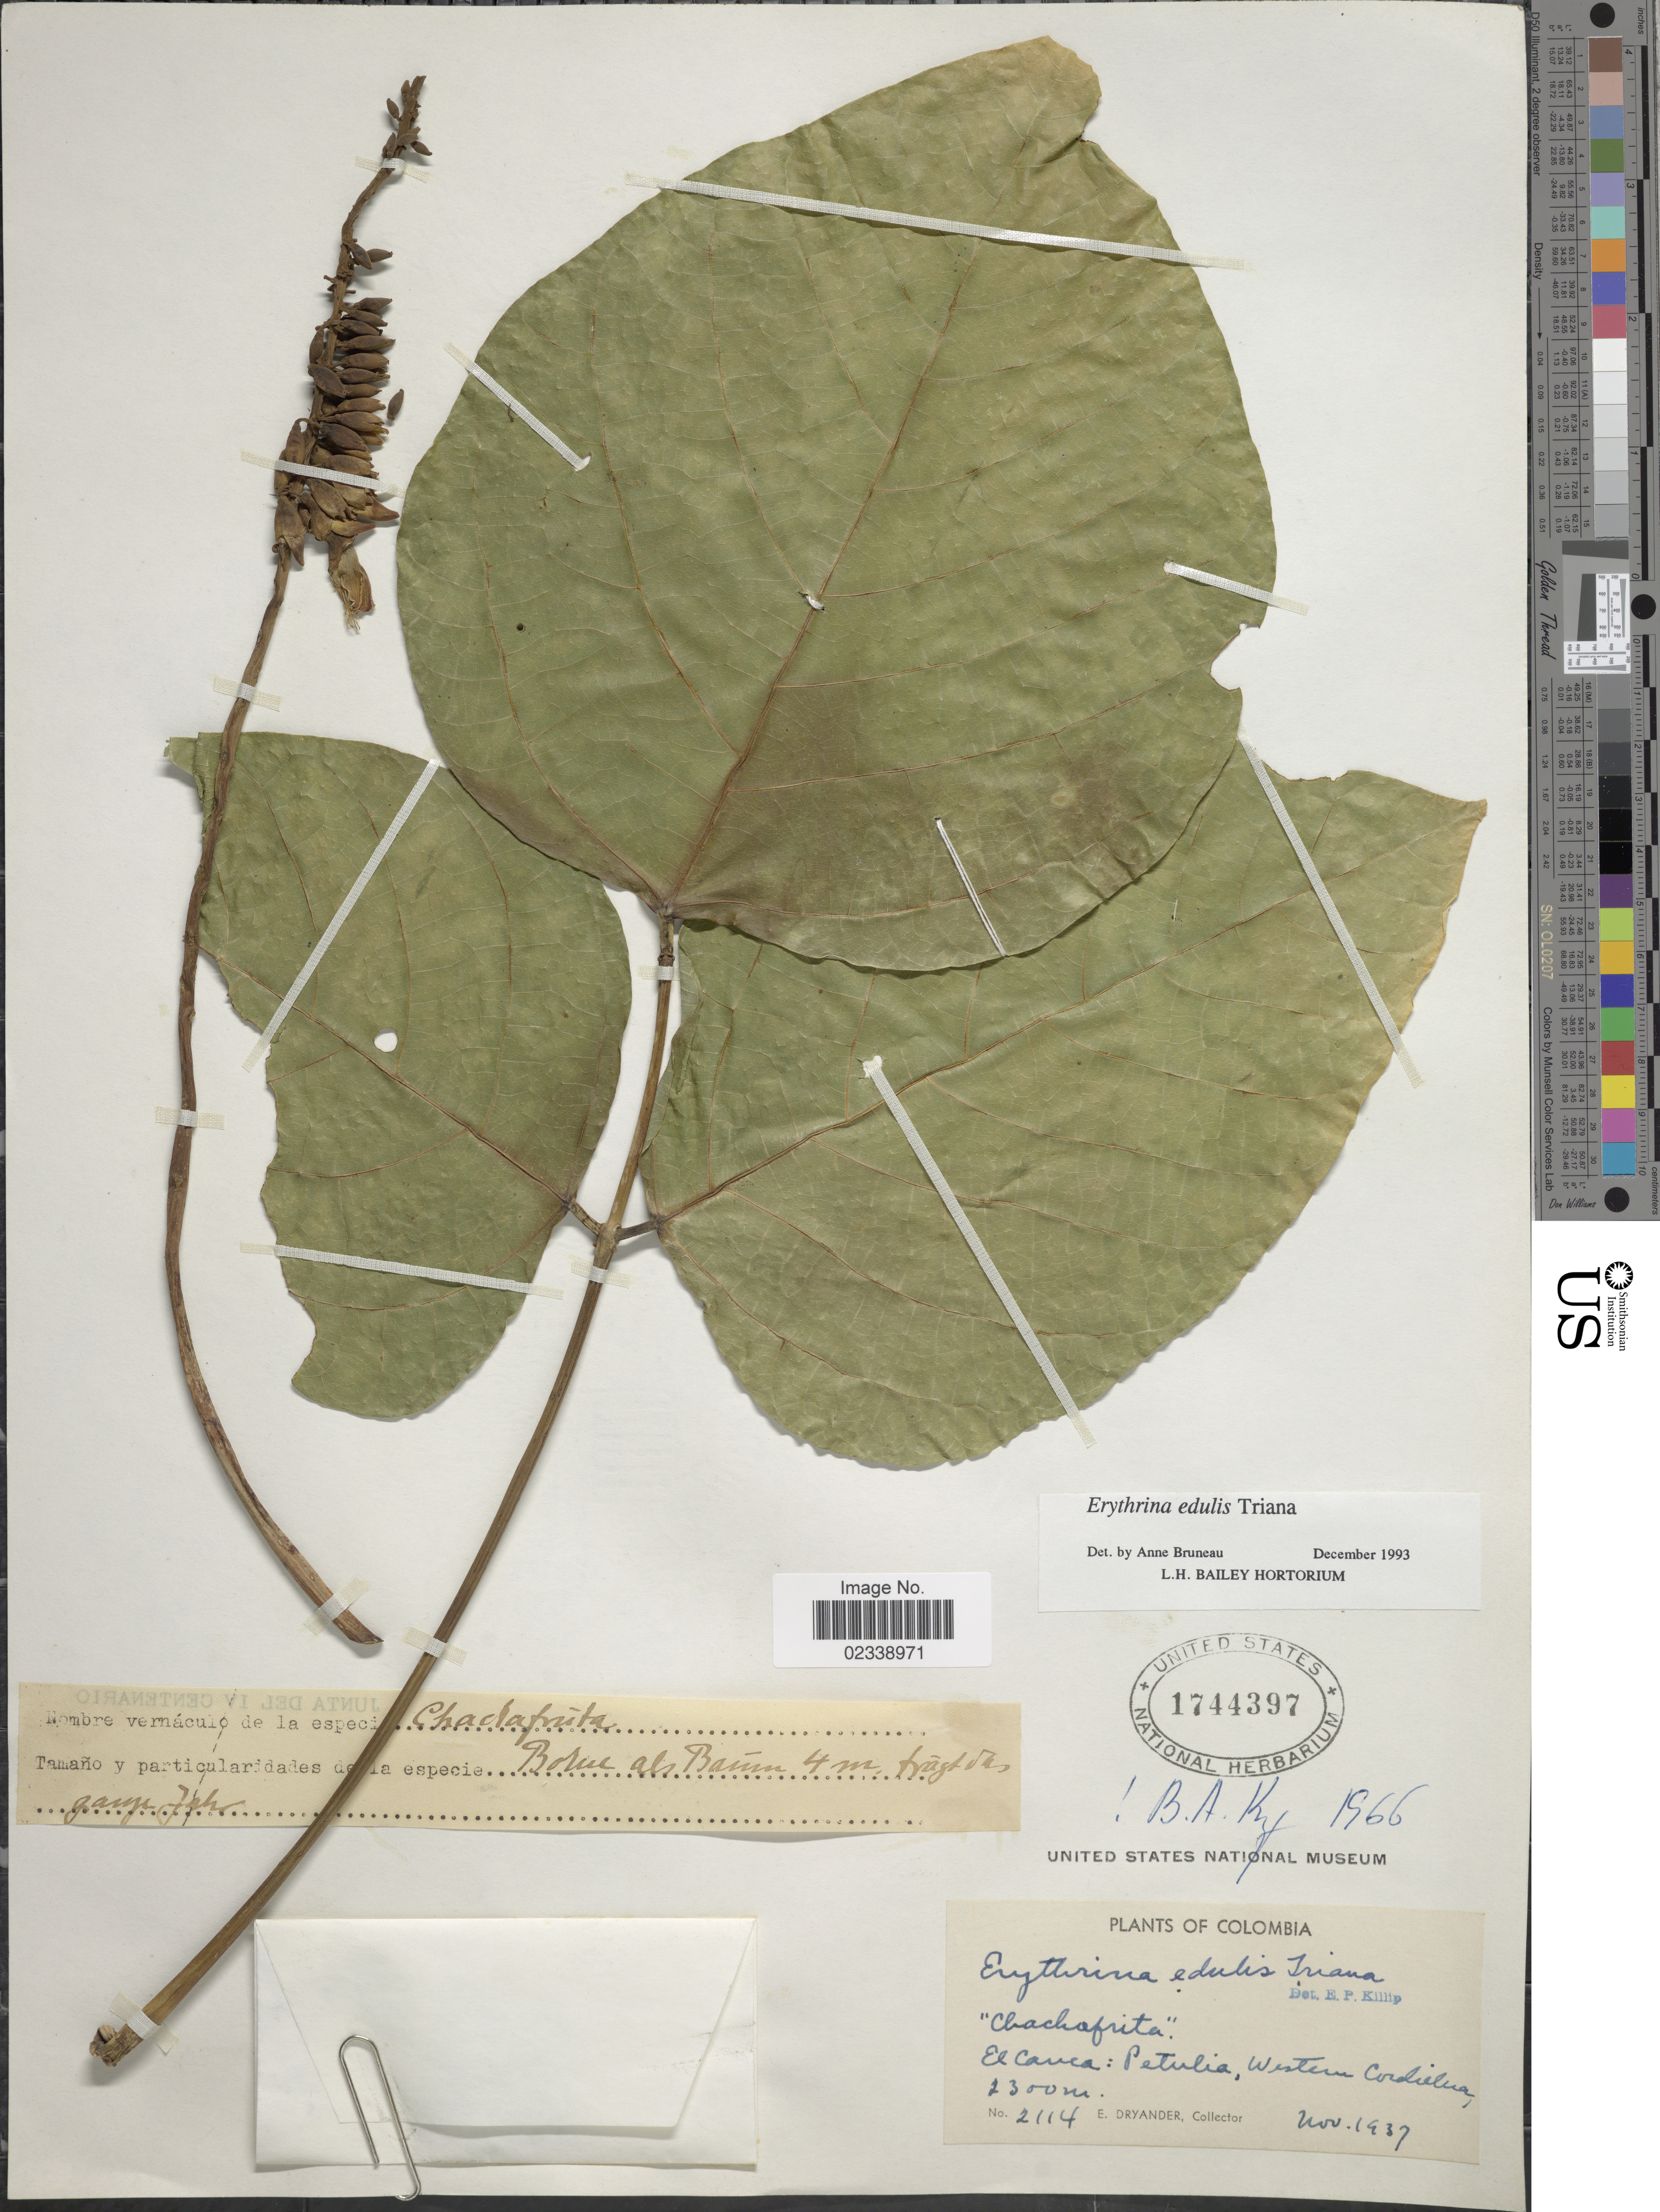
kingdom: Plantae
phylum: Tracheophyta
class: Magnoliopsida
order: Fabales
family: Fabaceae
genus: Erythrina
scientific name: Erythrina edulis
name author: Triana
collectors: E. Dryander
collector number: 2114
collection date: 1937-11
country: Colombia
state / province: Cauca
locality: El Cauca: Patulia [interpreted], Western Cordillera.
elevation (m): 2300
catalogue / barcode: US 1744397